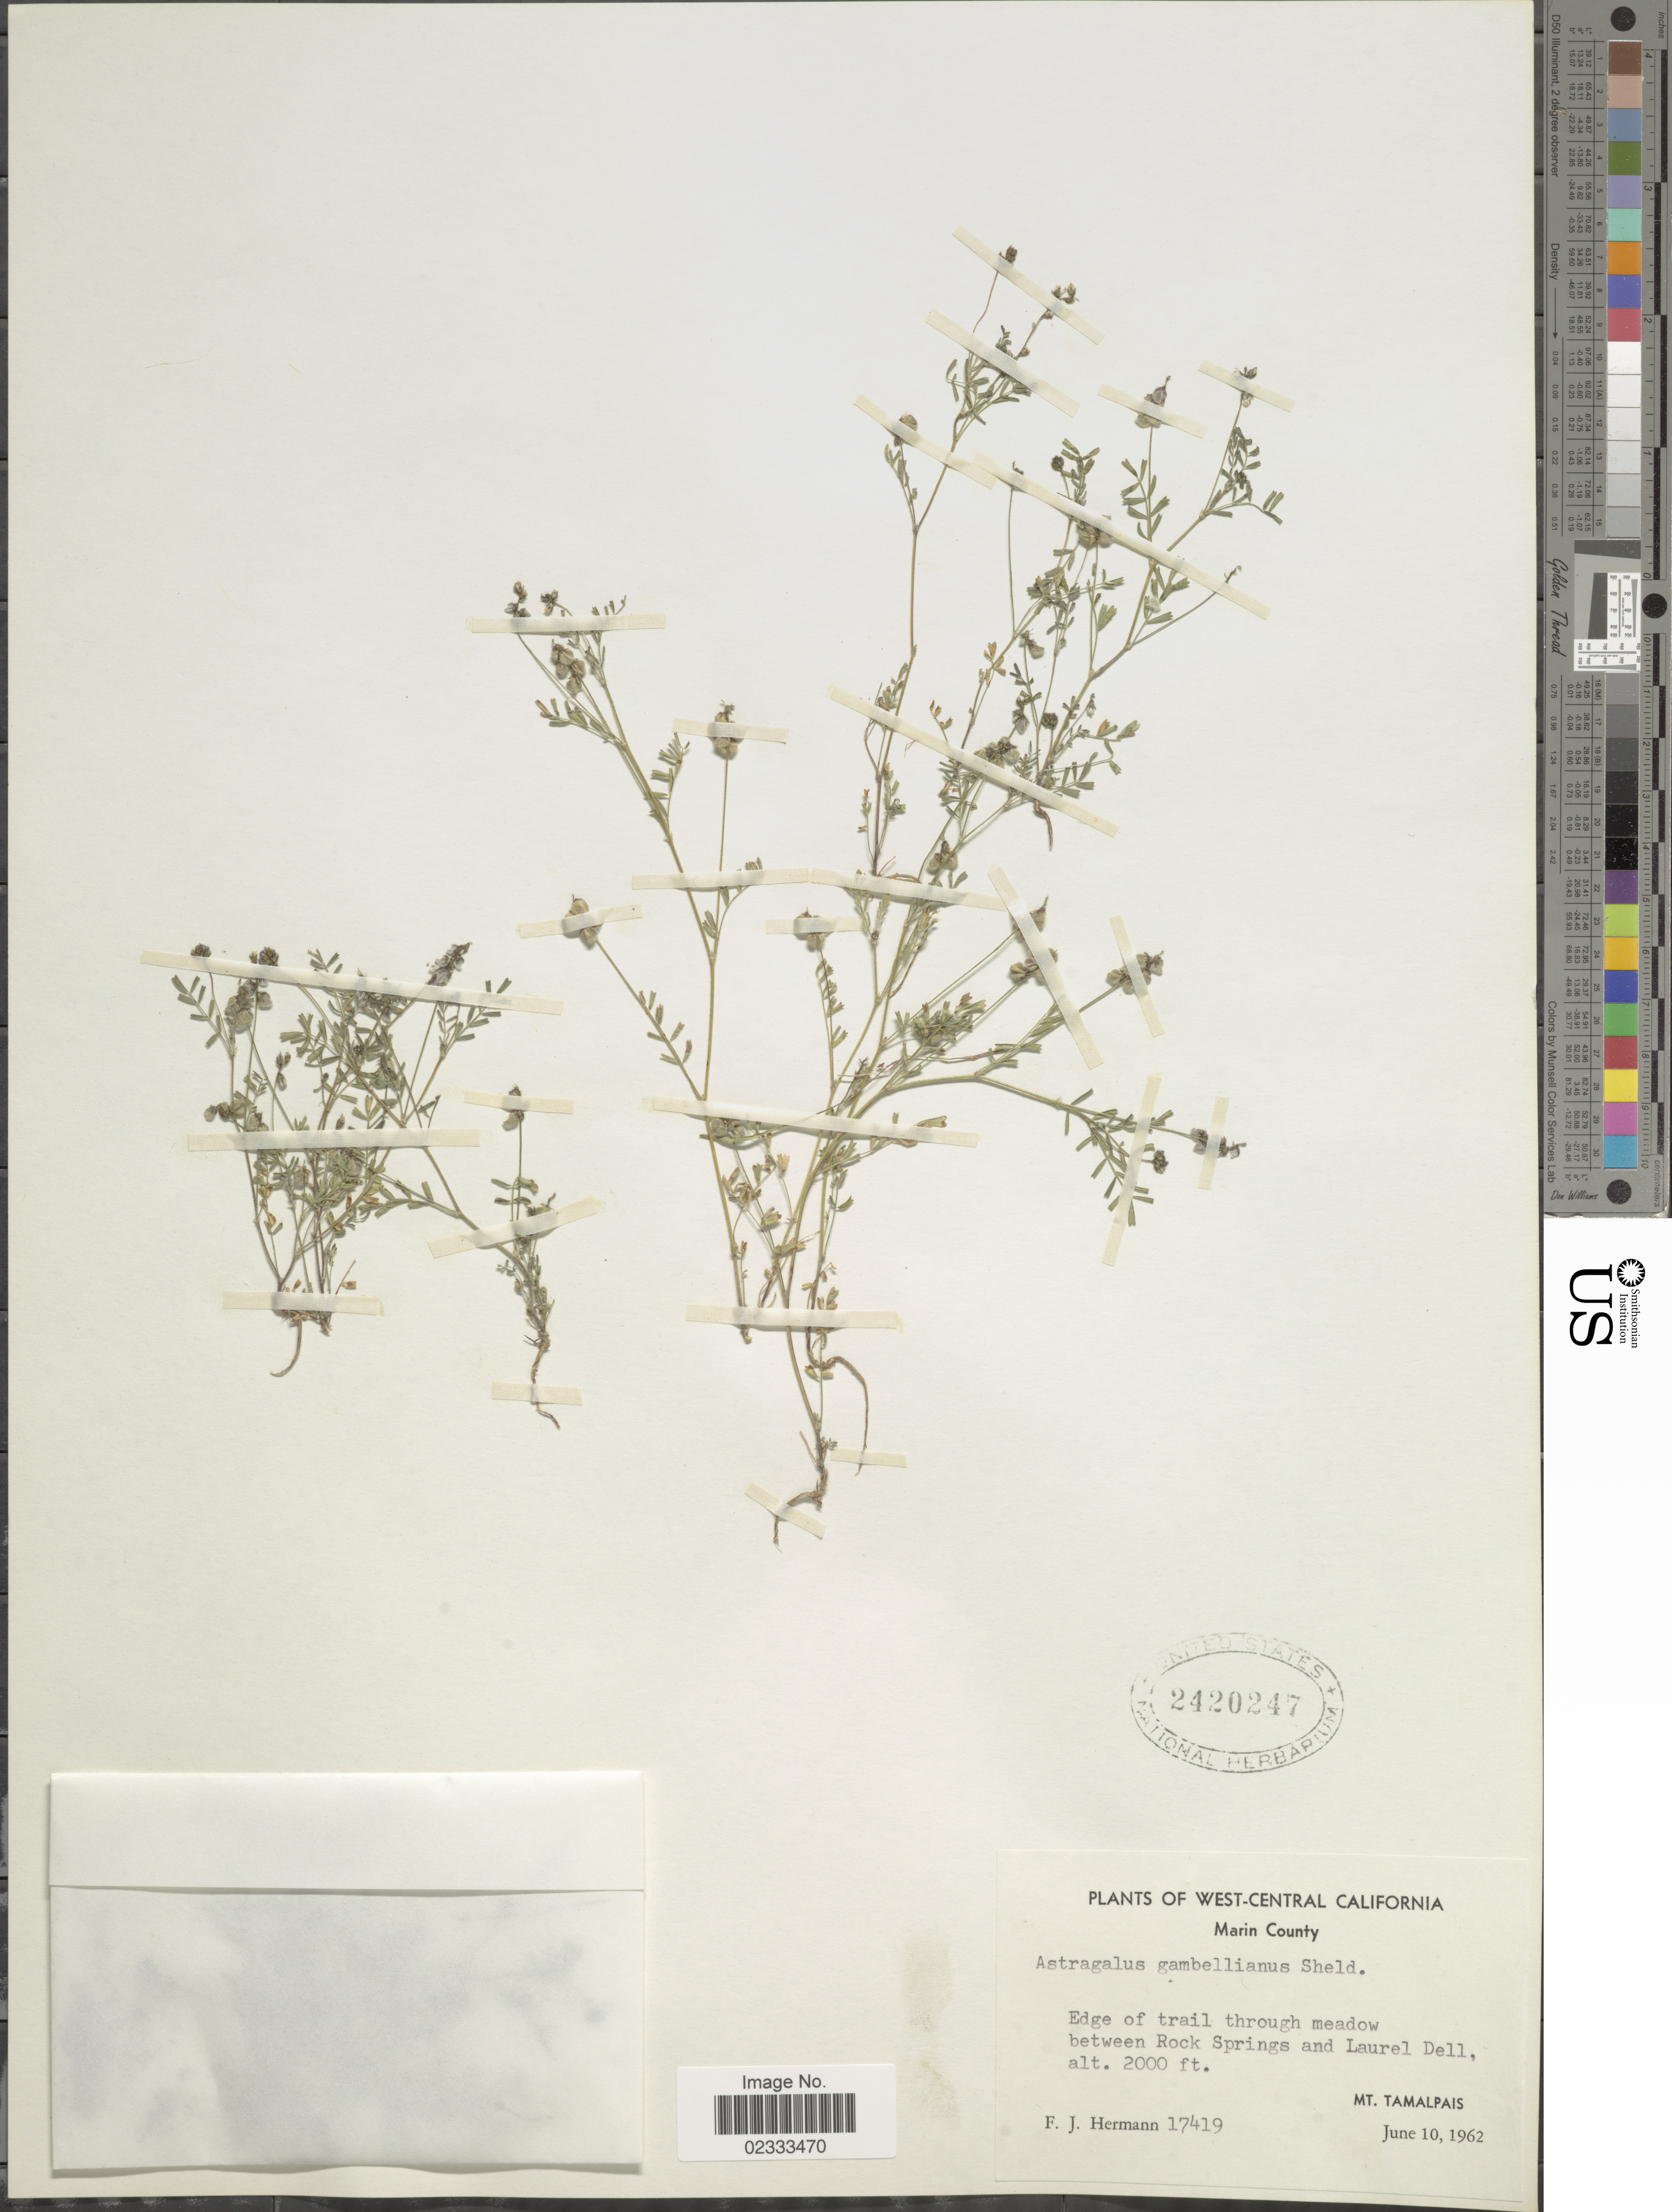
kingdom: Plantae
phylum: Tracheophyta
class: Magnoliopsida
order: Fabales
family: Fabaceae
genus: Astragalus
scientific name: Astragalus nigrescens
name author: Pall.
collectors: F. J. Hermann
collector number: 17419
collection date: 1962-06-10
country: United States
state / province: California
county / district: Marin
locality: West Central California, Marin County, Edge of trail through meadow between Rock Springs and Laurel Dell, Mt. Tamalpais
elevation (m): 610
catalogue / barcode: US 242047